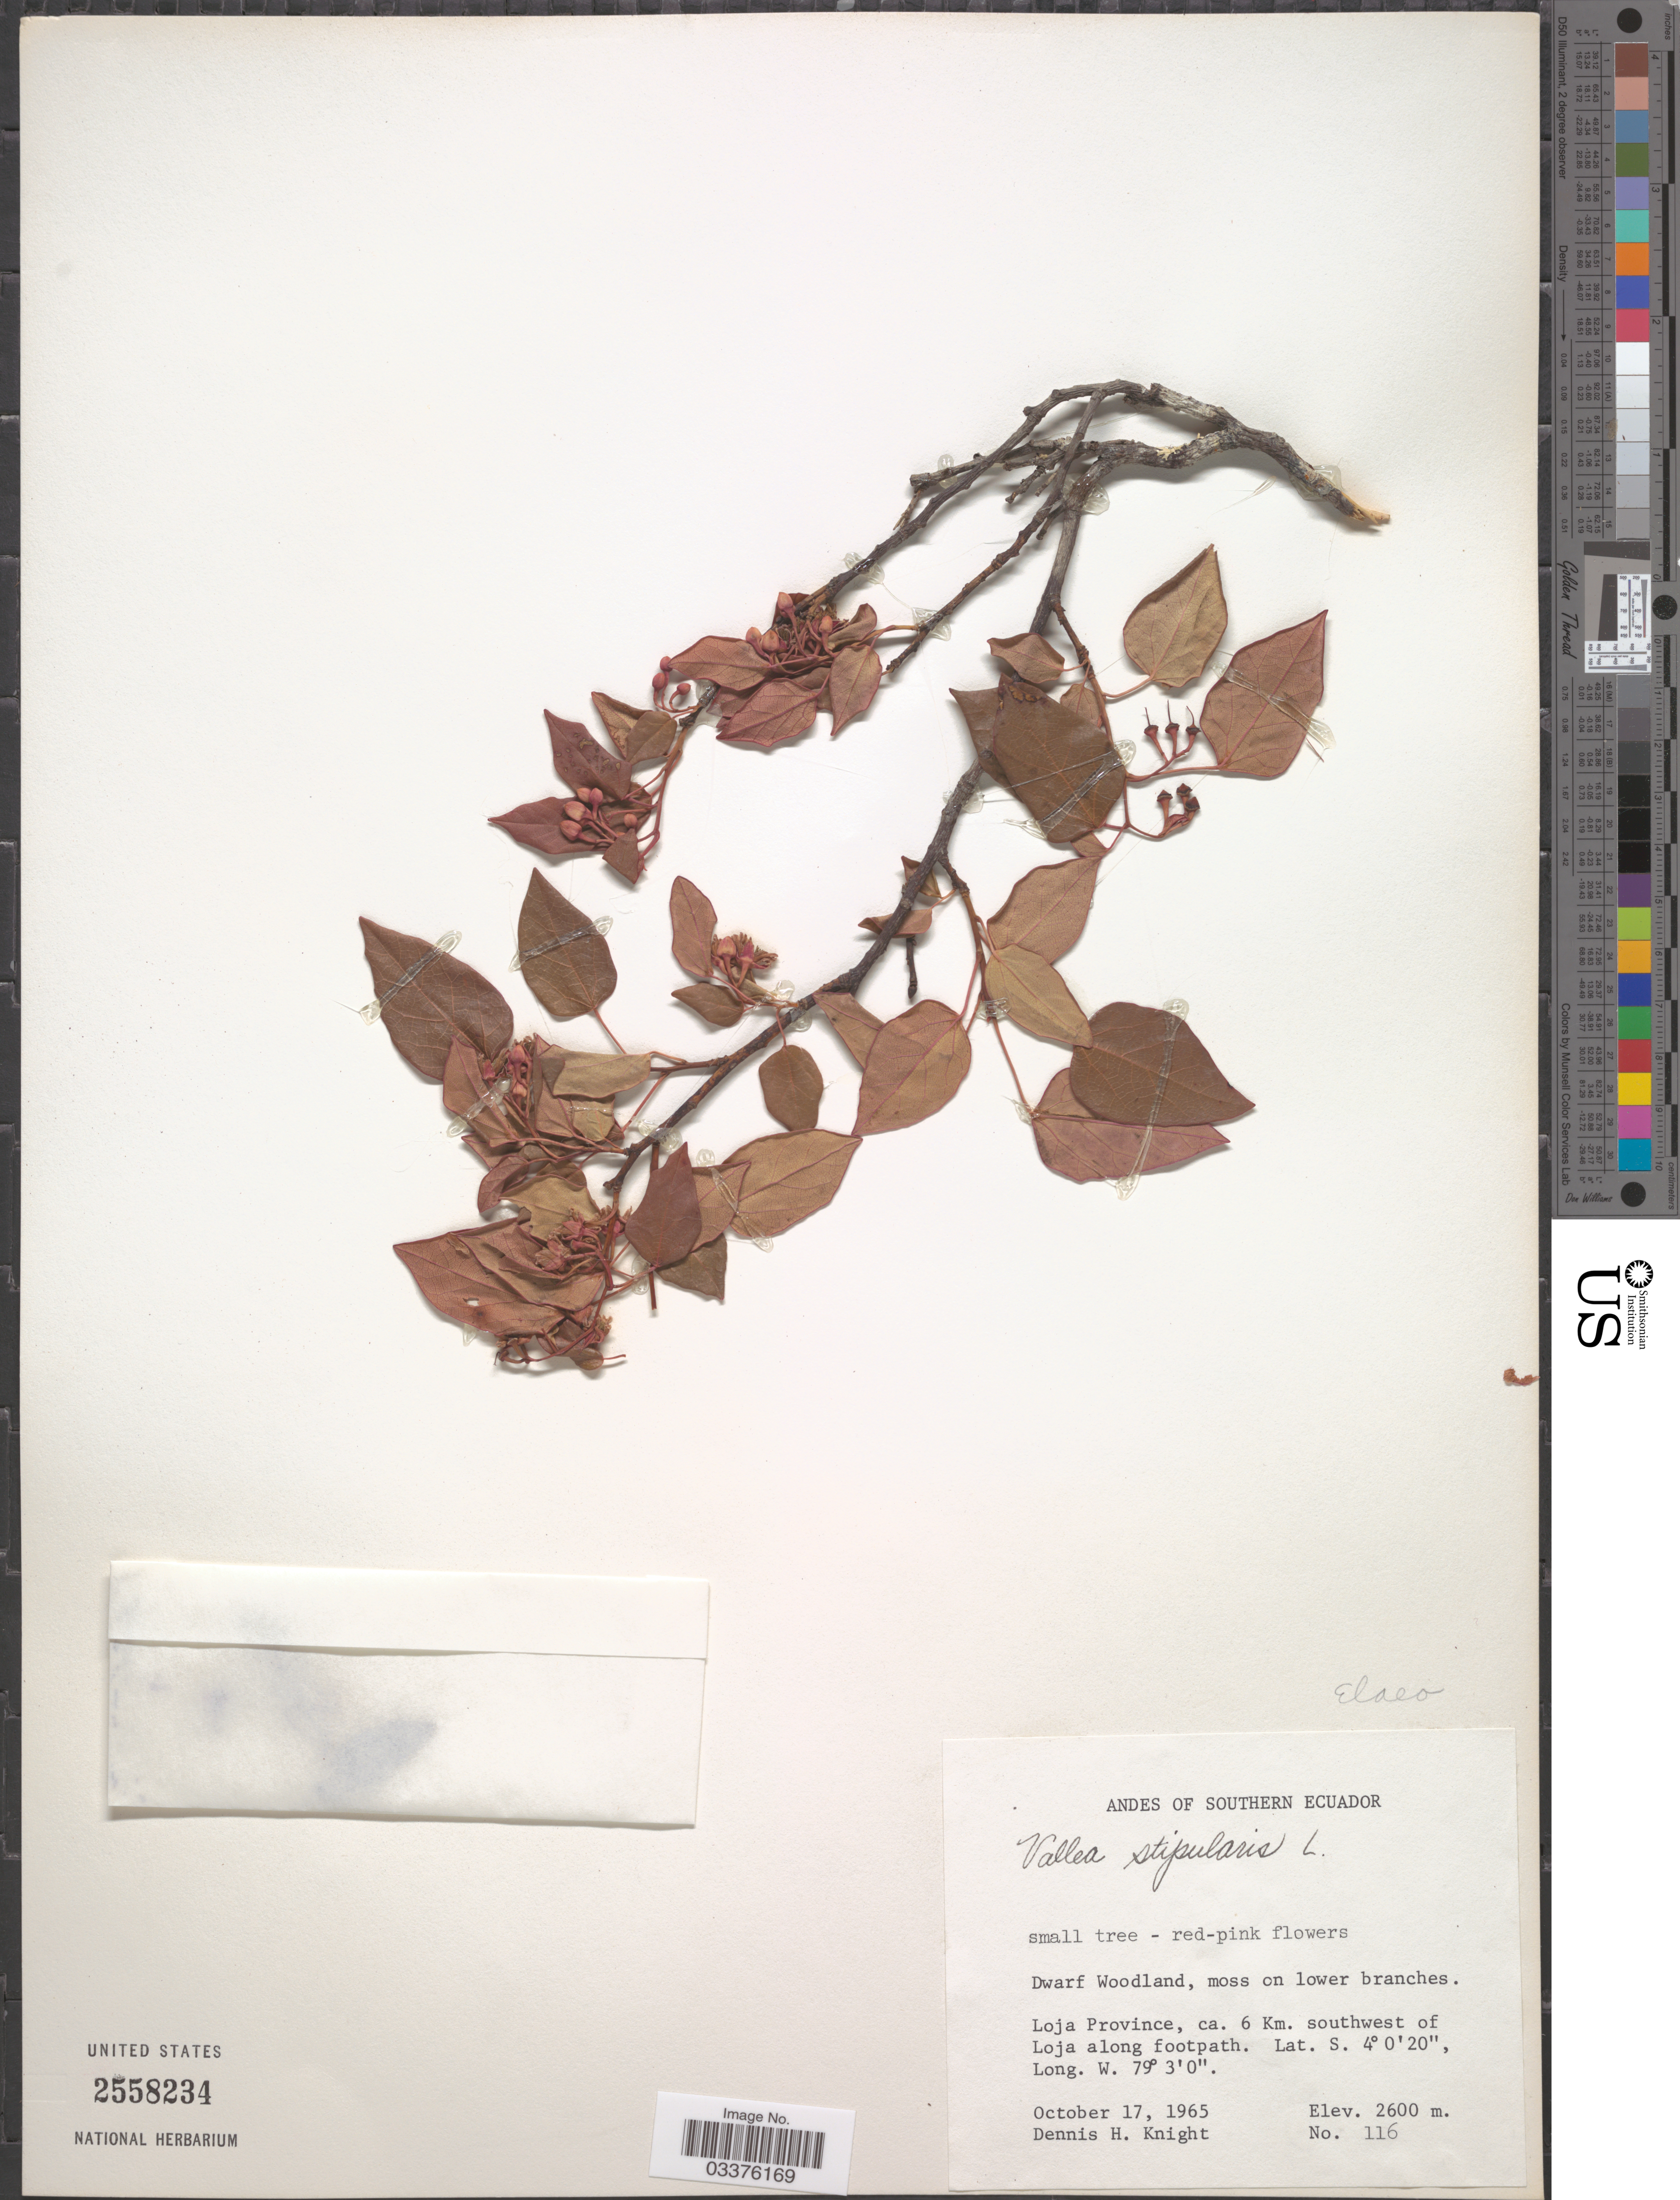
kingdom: Plantae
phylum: Tracheophyta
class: Magnoliopsida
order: Oxalidales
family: Elaeocarpaceae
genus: Vallea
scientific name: Vallea pubescens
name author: Kunth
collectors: D. Knight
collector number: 116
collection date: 1965-10-17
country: Ecuador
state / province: Loja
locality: Andes of Southern Ecuador, Loja Province, ca. 6 Km. southwest of Loja along footpath.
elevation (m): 2600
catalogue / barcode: US 2558234